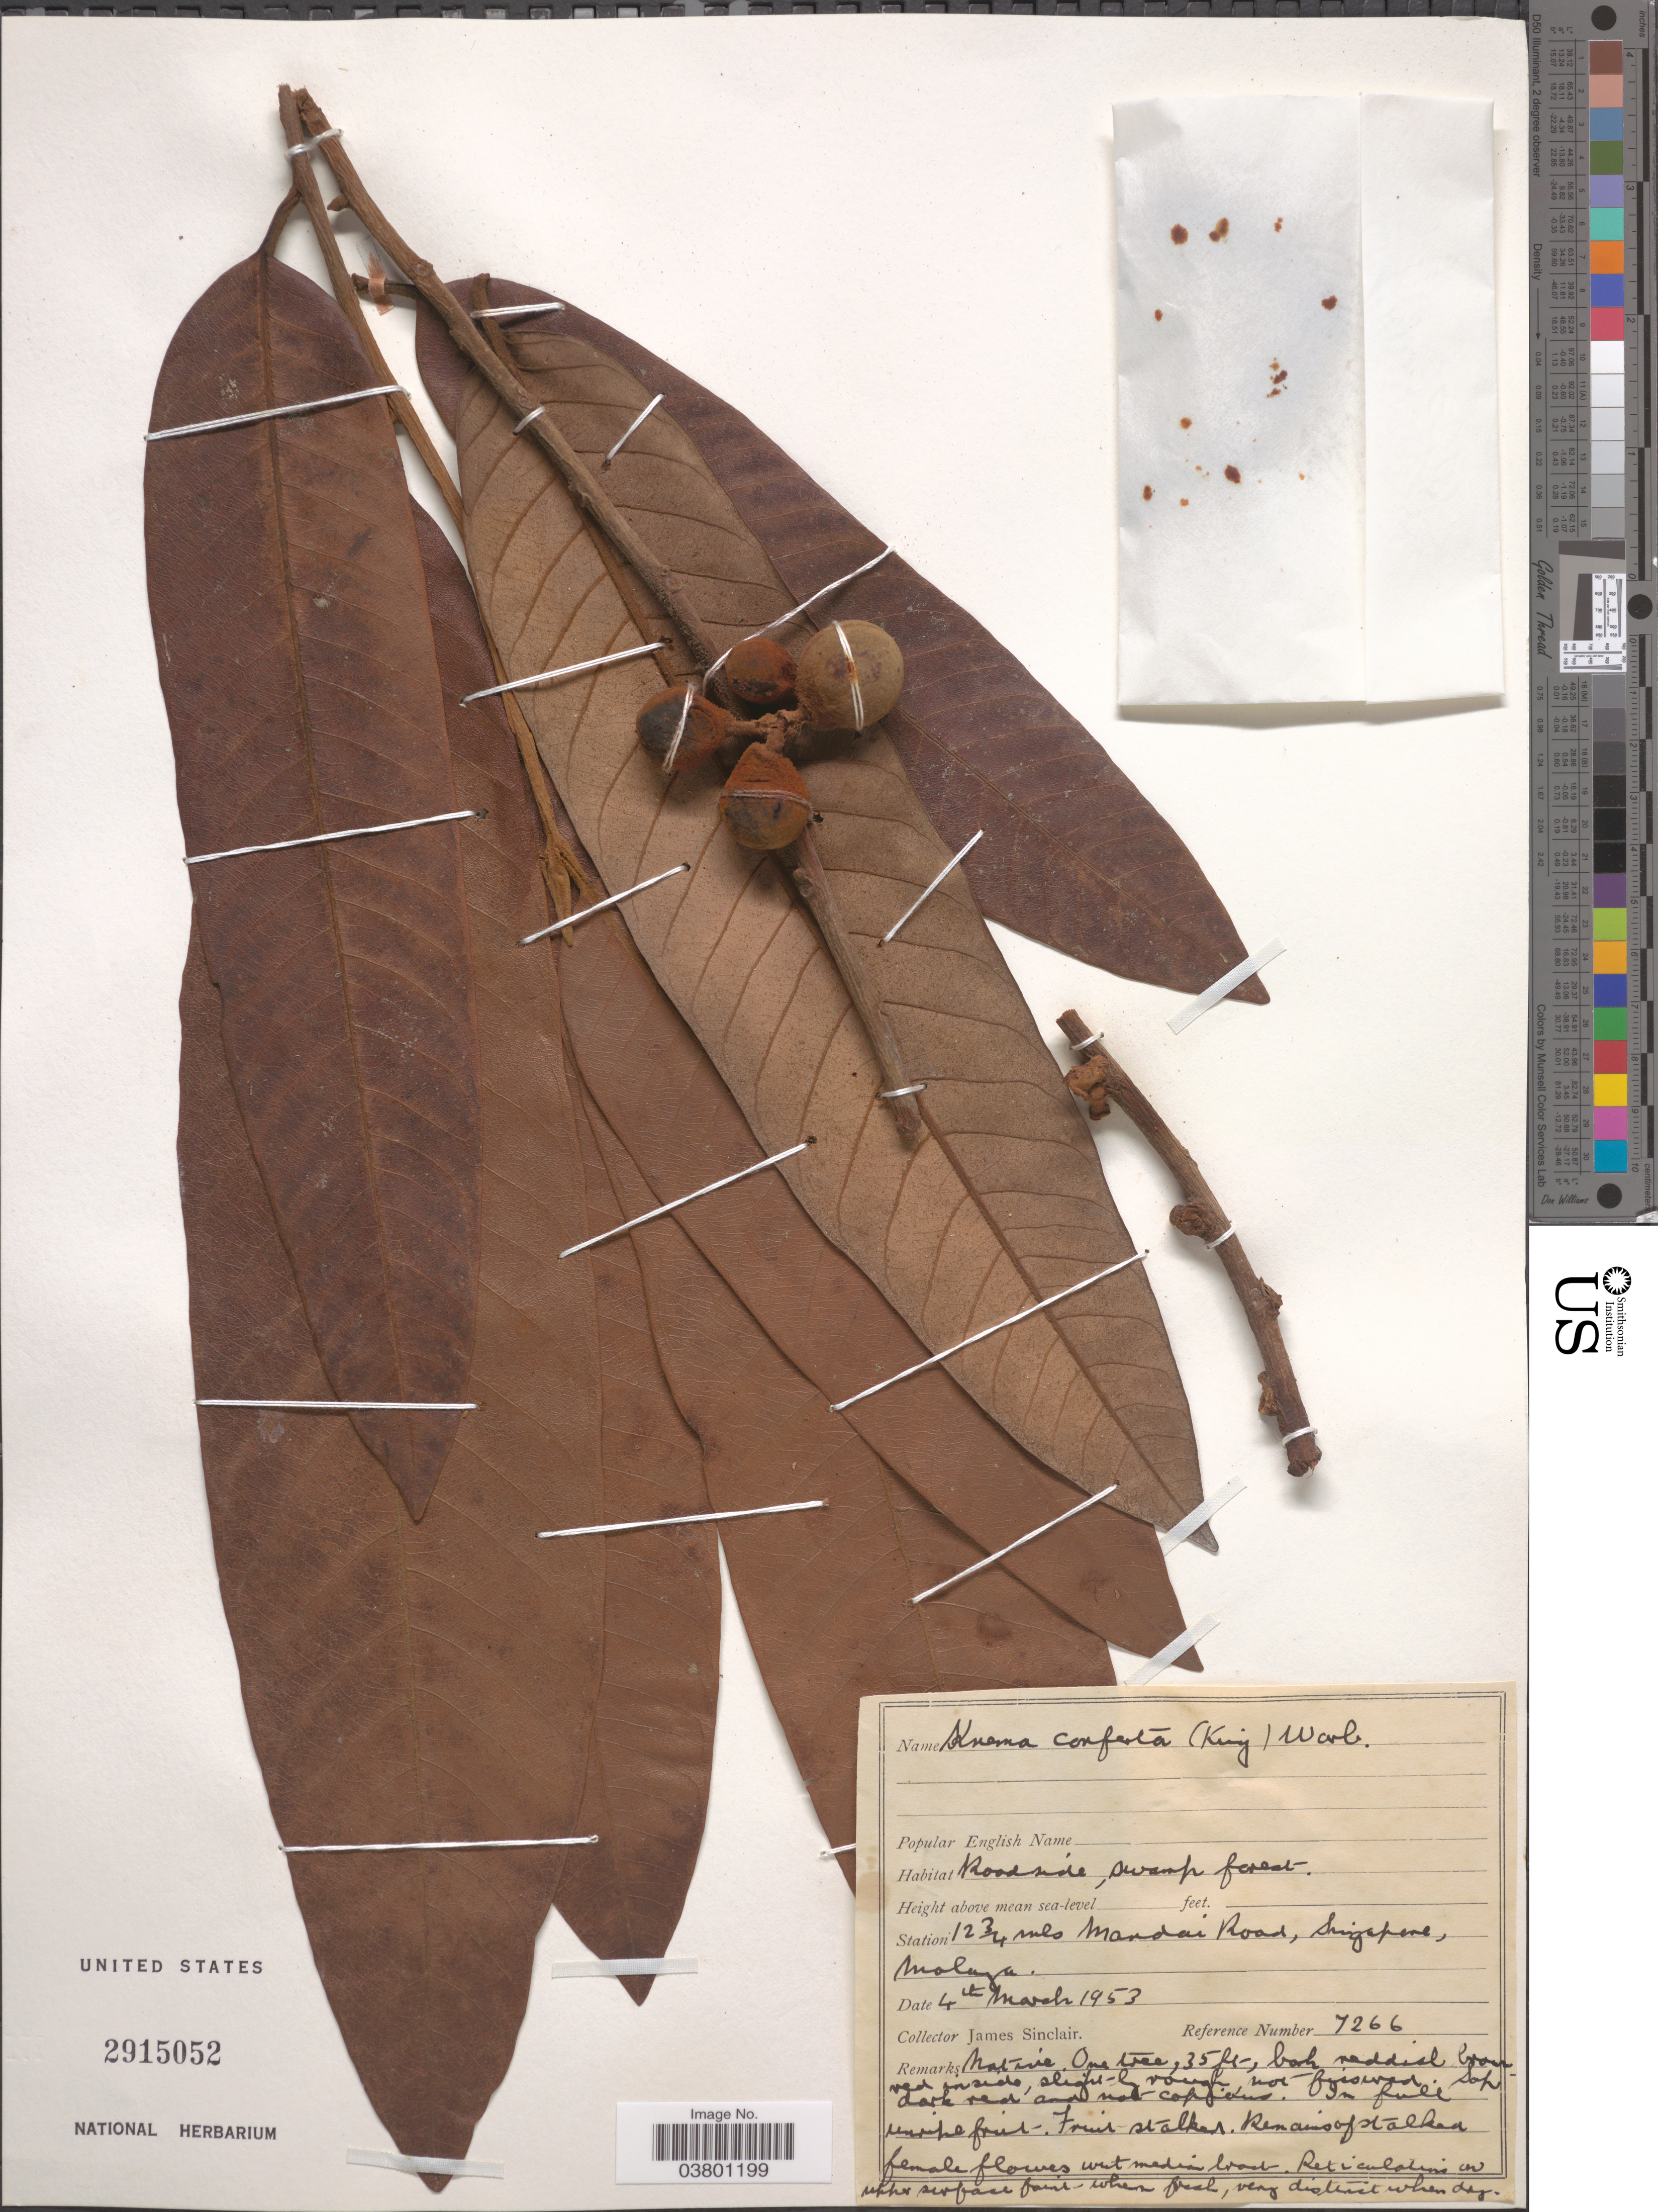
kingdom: Plantae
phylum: Tracheophyta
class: Magnoliopsida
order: Magnoliales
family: Myristicaceae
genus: Knema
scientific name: Knema conferta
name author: (King) Warb.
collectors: J. Sinclair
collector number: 7266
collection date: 1953-03-04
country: Singapore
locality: Station 12 ¾ mls Mandai Road, Malaya.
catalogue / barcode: US 2915052